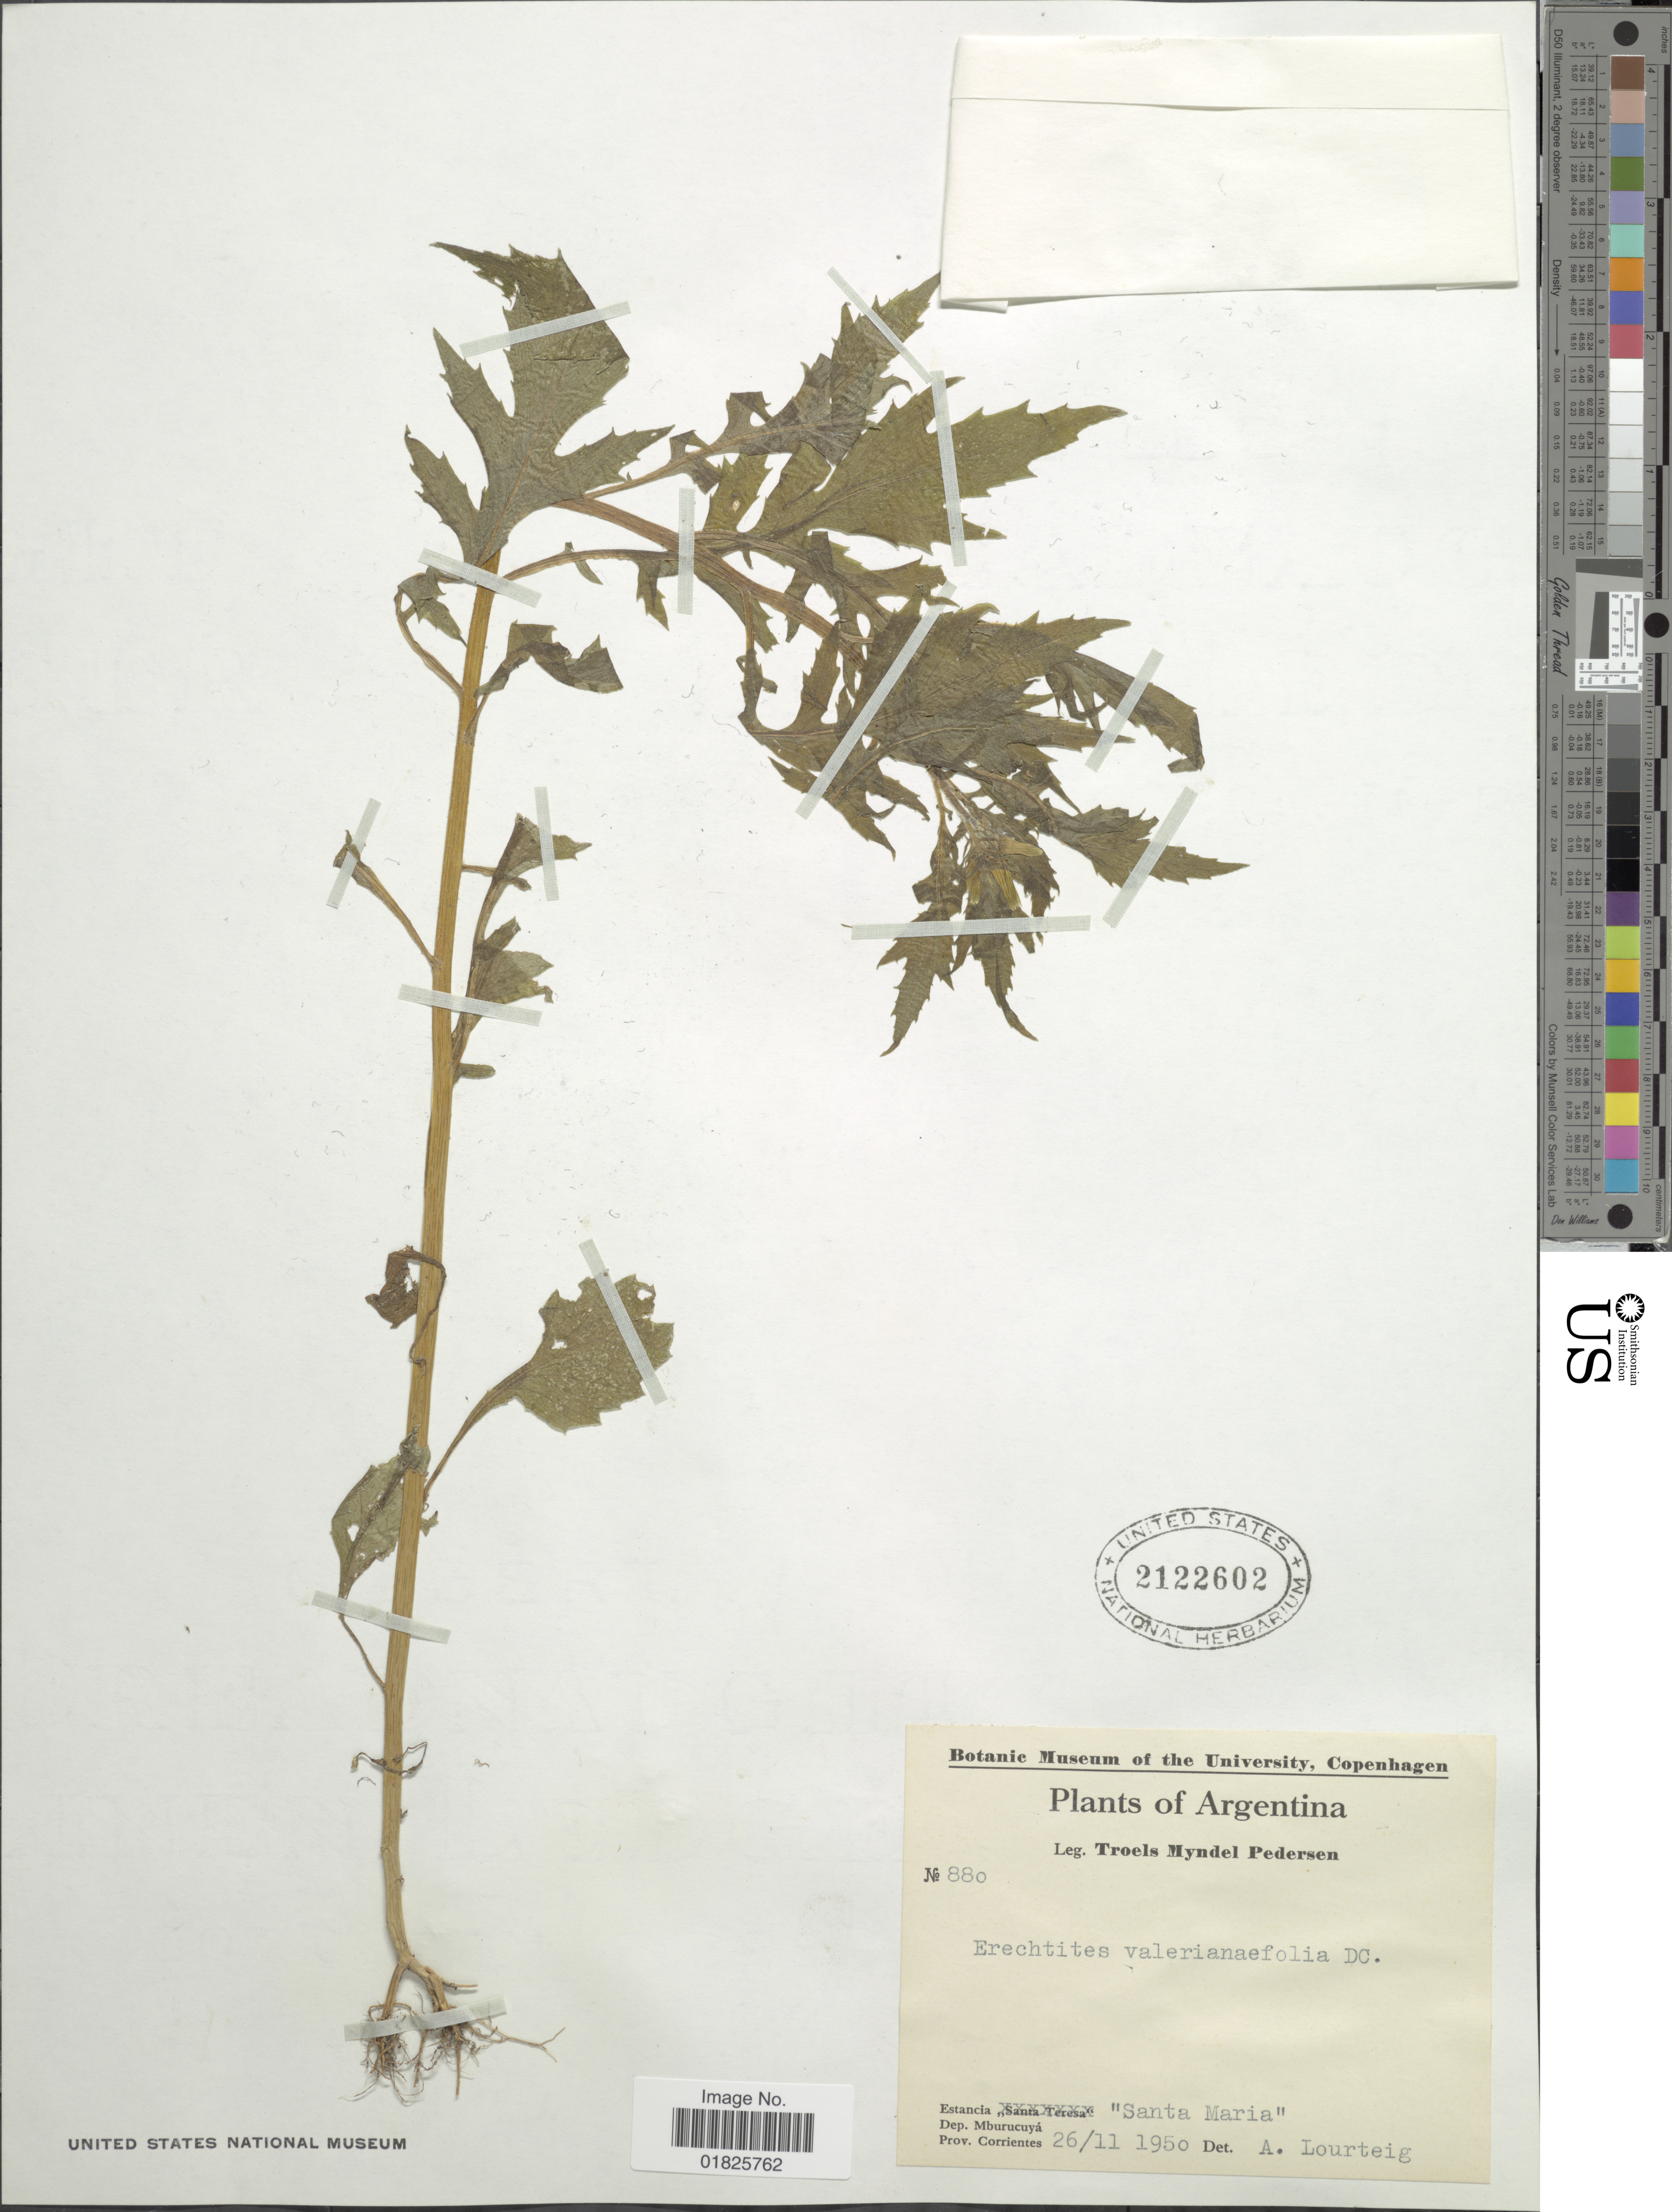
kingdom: Plantae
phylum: Tracheophyta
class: Magnoliopsida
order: Asterales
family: Asteraceae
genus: Erechtites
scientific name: Erechtites valerianifolius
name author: (Link ex Spreng.) DC.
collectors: T. Pederson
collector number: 880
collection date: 1950-11-26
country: Argentina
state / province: Corrientes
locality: Estancia "Santa Maria", Dep. Mburucuya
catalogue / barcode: US 2122602